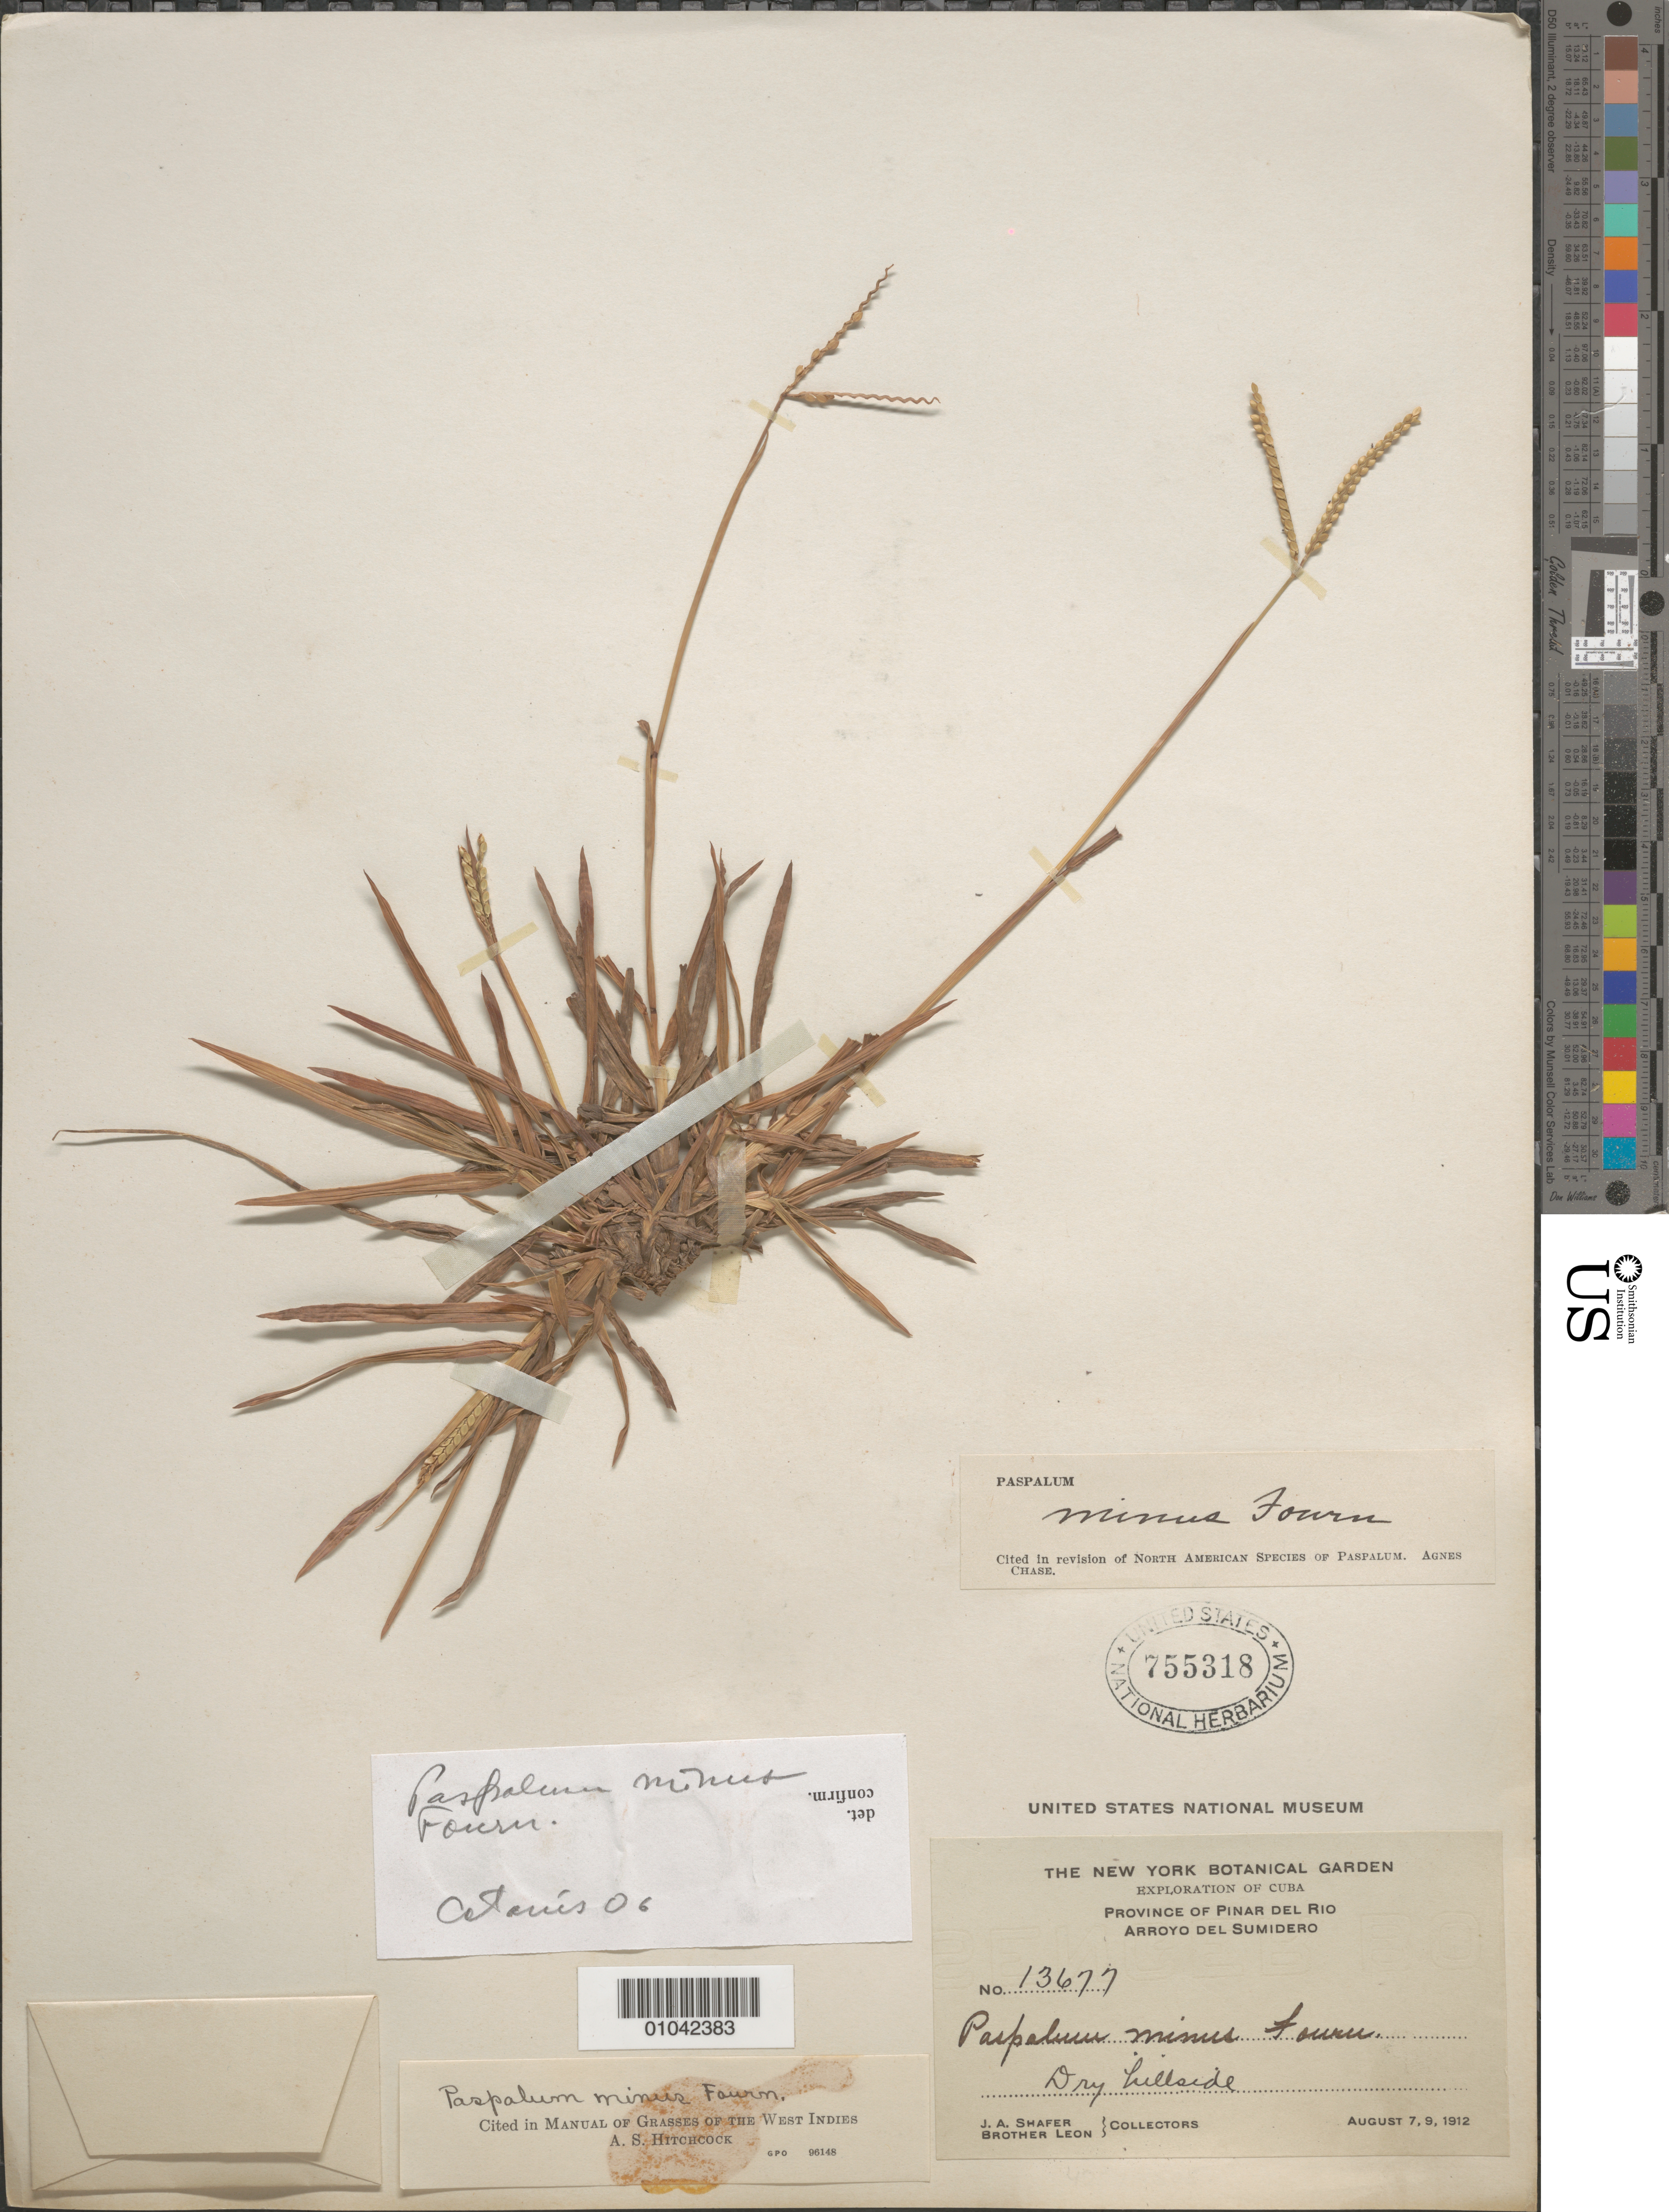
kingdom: Plantae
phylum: Tracheophyta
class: Liliopsida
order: Poales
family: Poaceae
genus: Paspalum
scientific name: Paspalum minus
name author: E. Fourn.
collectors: J. A. Shafer & Bro. León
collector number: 13677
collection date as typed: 07 Aug 1912 and 09 Aug 1912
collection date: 1912-08-07,1912-08-09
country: Cuba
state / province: Pinar del Rio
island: Cuba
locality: Arroyo Del Sumidero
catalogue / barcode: US 755318